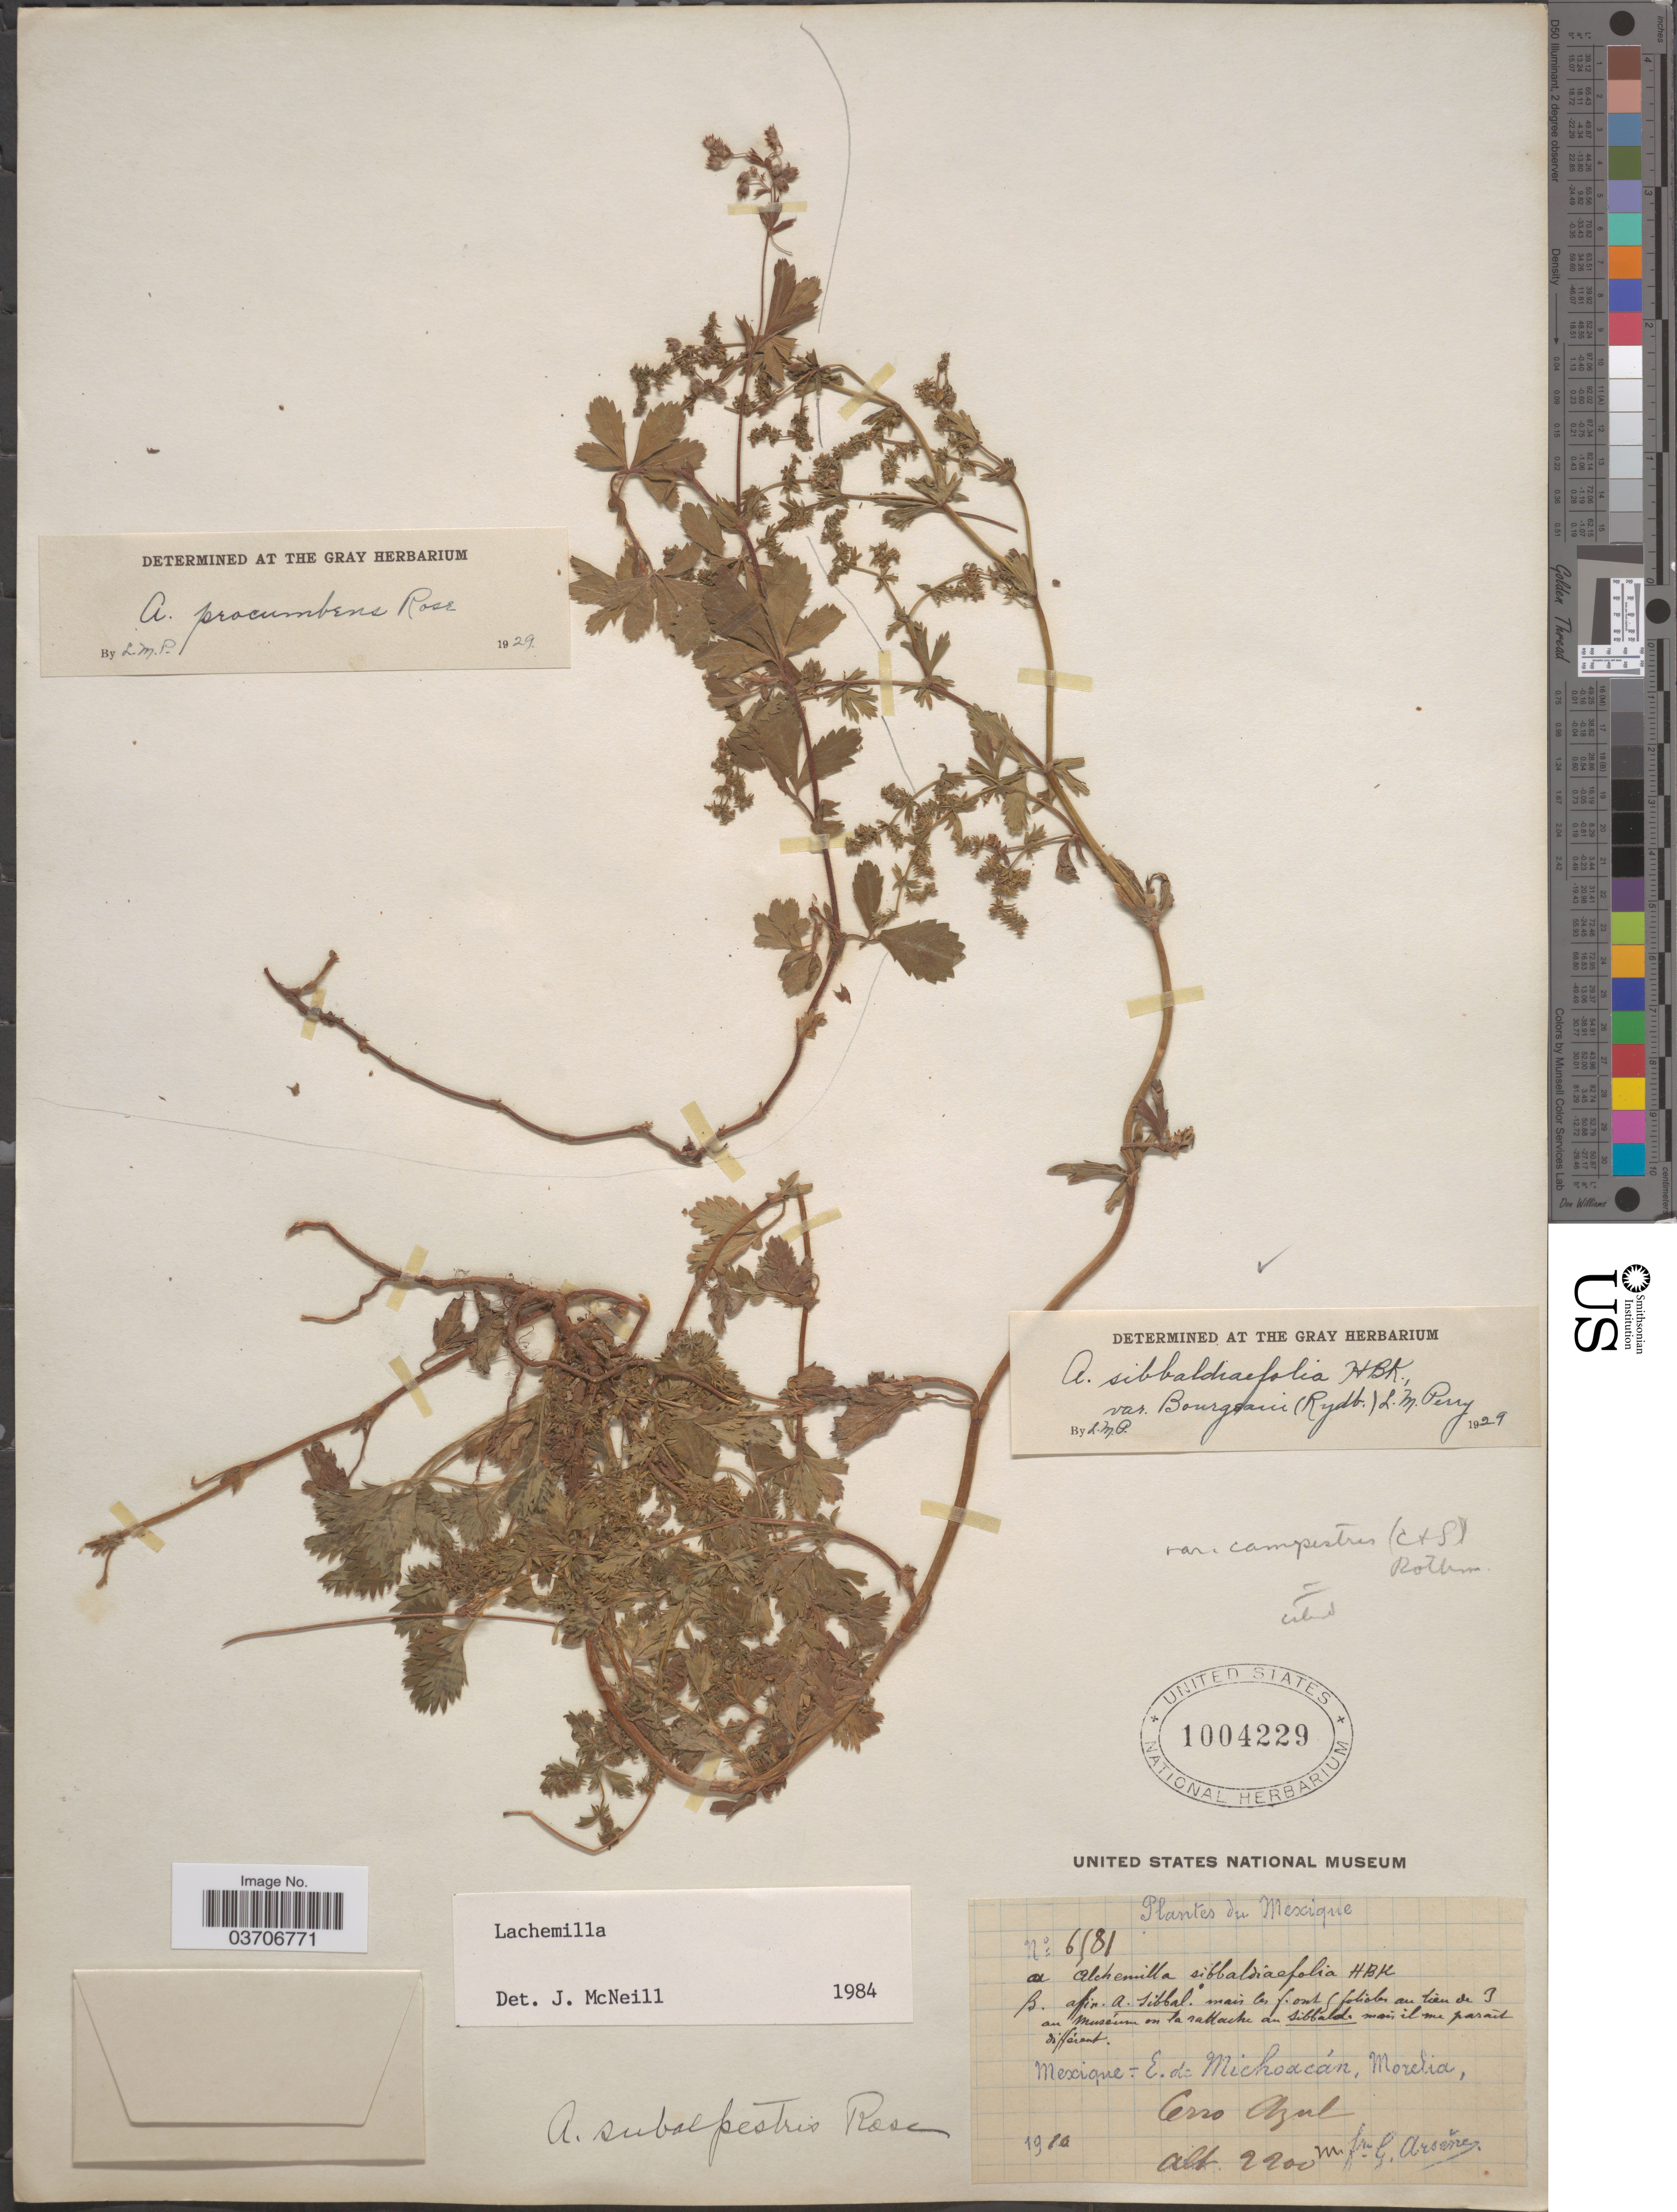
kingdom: Plantae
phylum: Tracheophyta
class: Magnoliopsida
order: Rosales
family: Rosaceae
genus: Lachemilla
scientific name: Lachemilla sp.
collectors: Bro. G. Arsène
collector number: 6181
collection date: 1916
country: Mexico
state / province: Michoacán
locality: E. de Michoacán, Morelia. Cerro Azul.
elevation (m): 2200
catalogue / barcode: US 1004229